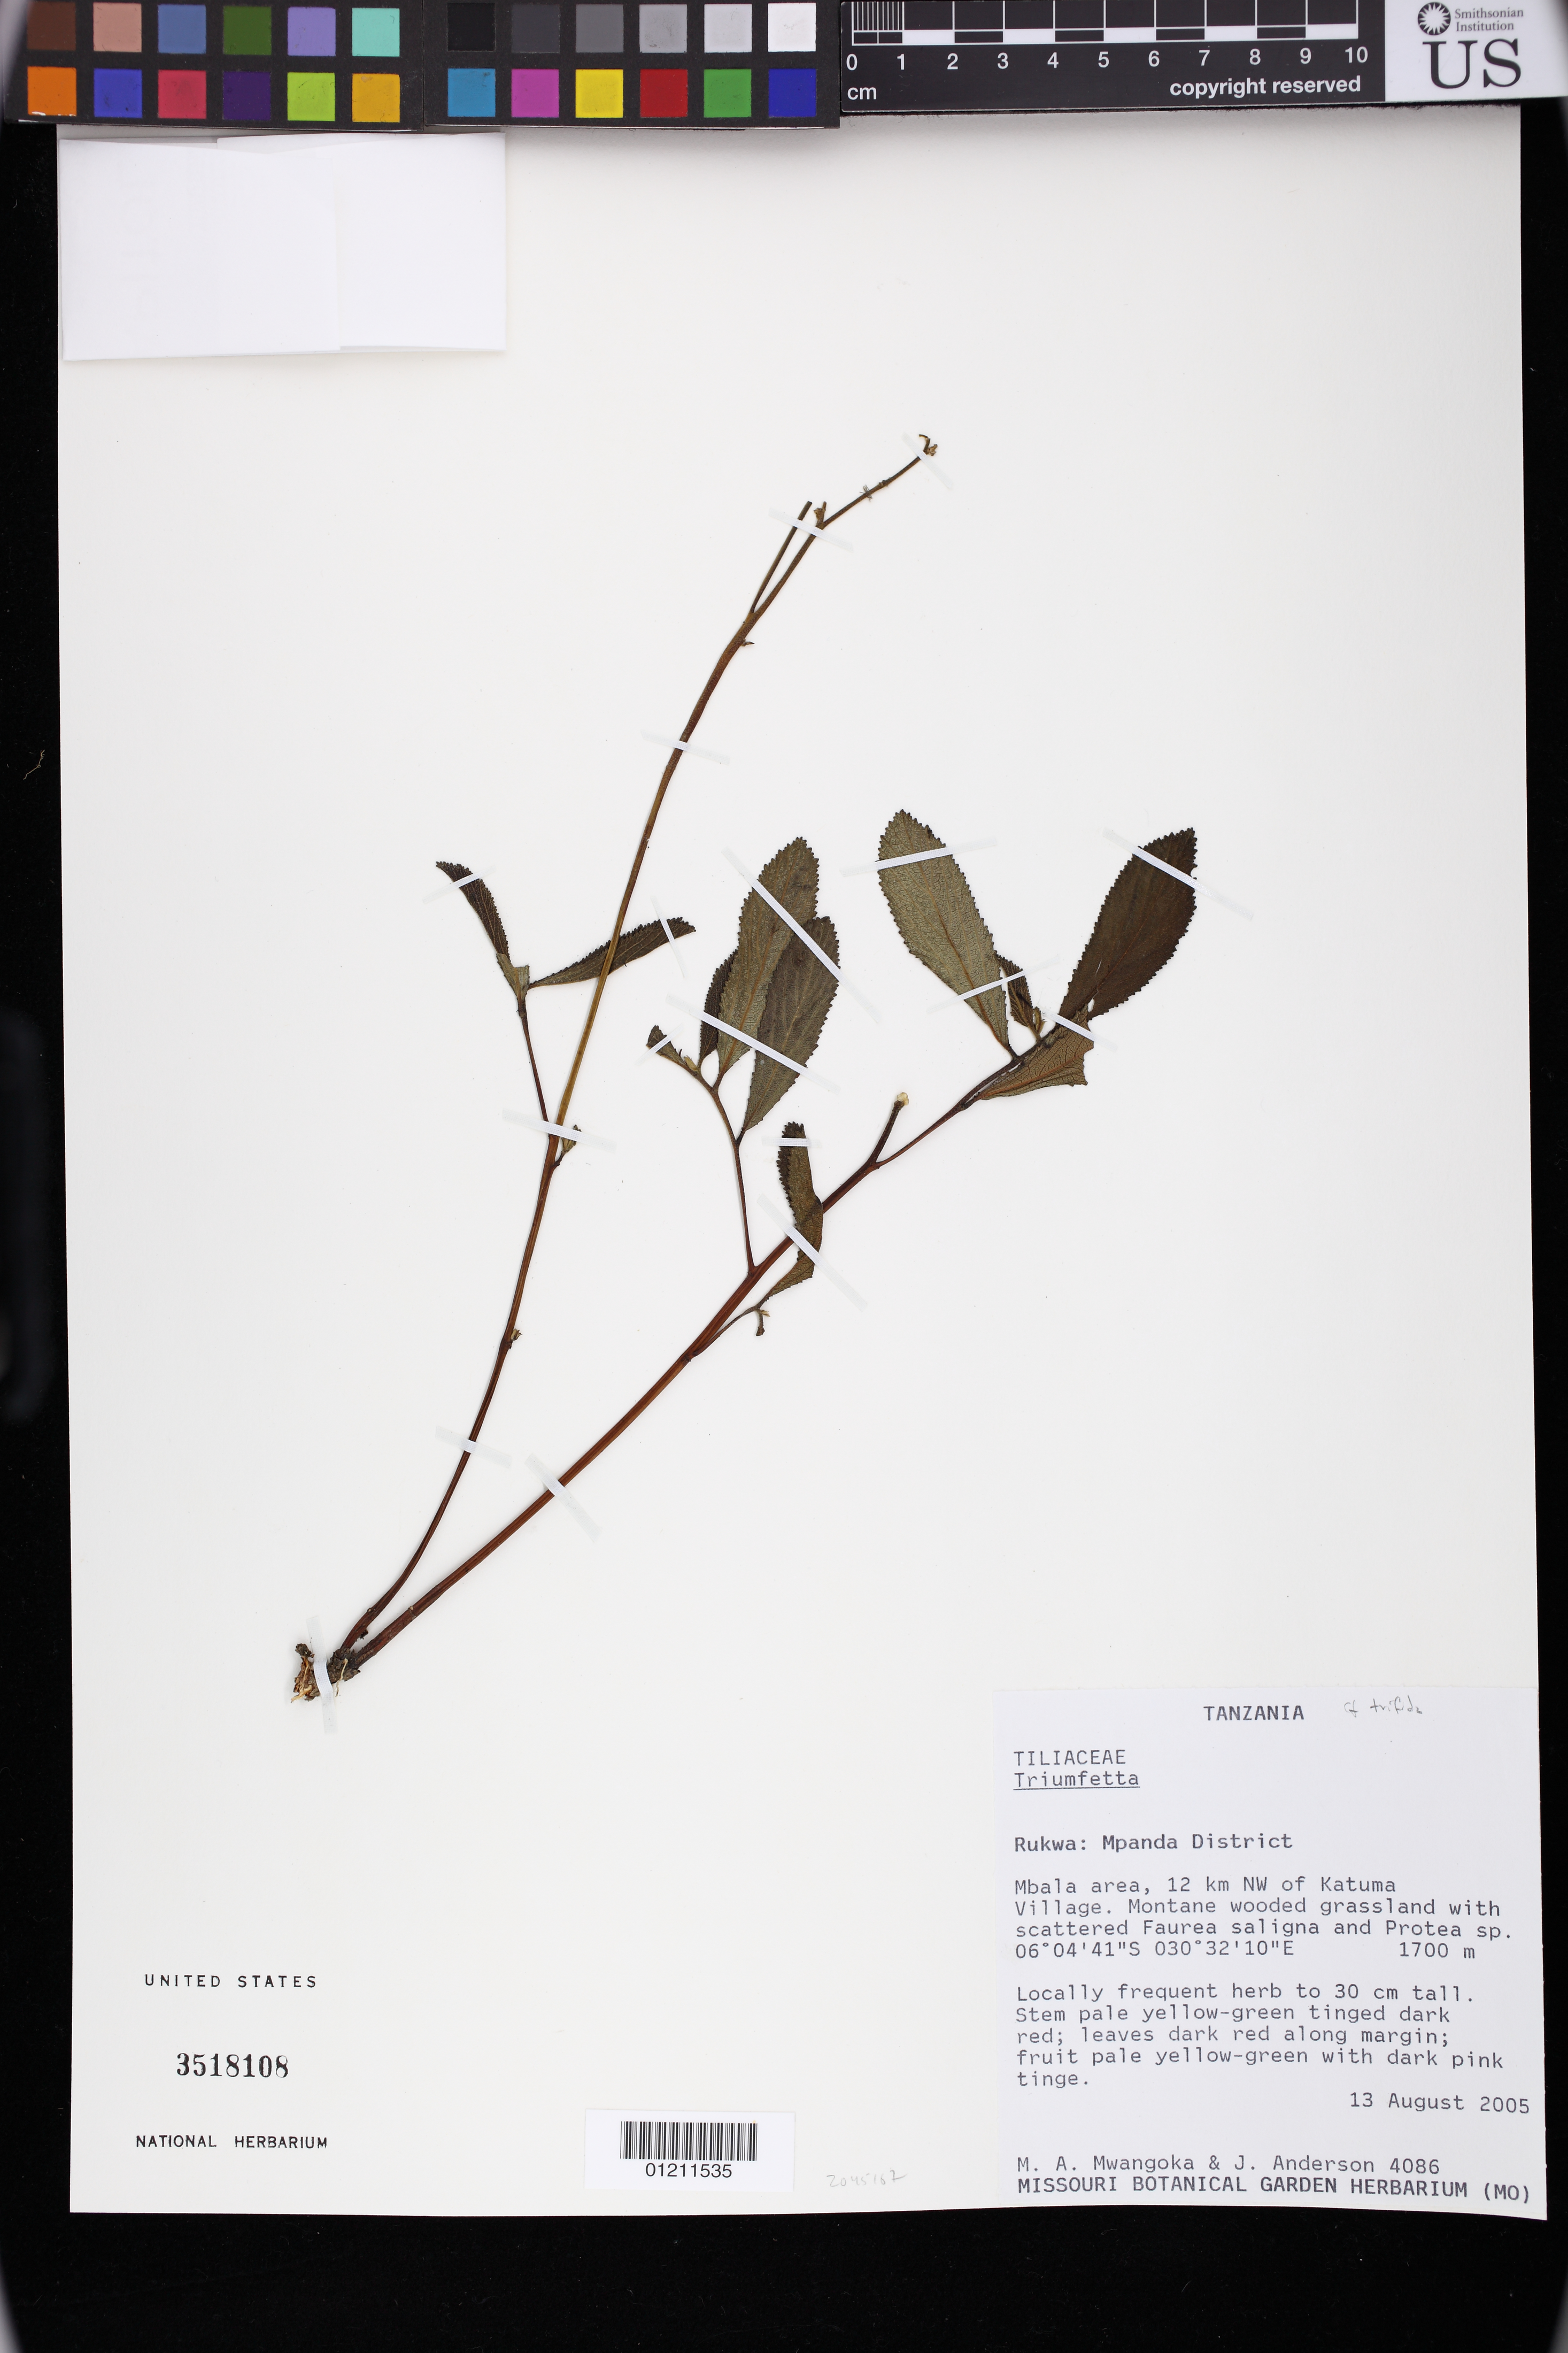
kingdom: Plantae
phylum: Tracheophyta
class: Magnoliopsida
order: Malvales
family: Malvaceae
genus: Triumfetta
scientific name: Triumfetta sp.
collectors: M. A. Mwangoka & J. Anderson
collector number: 4086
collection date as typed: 13 Aug 2005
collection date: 2005-08-13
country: Tanzania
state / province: Rukwa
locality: Rukwa: Mpanda District. Mbala area, 12 km NW of Katuma Village. Montane wooded grassland with scattered Faurea saligna and Protea sp.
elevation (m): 1700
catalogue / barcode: US 3518108